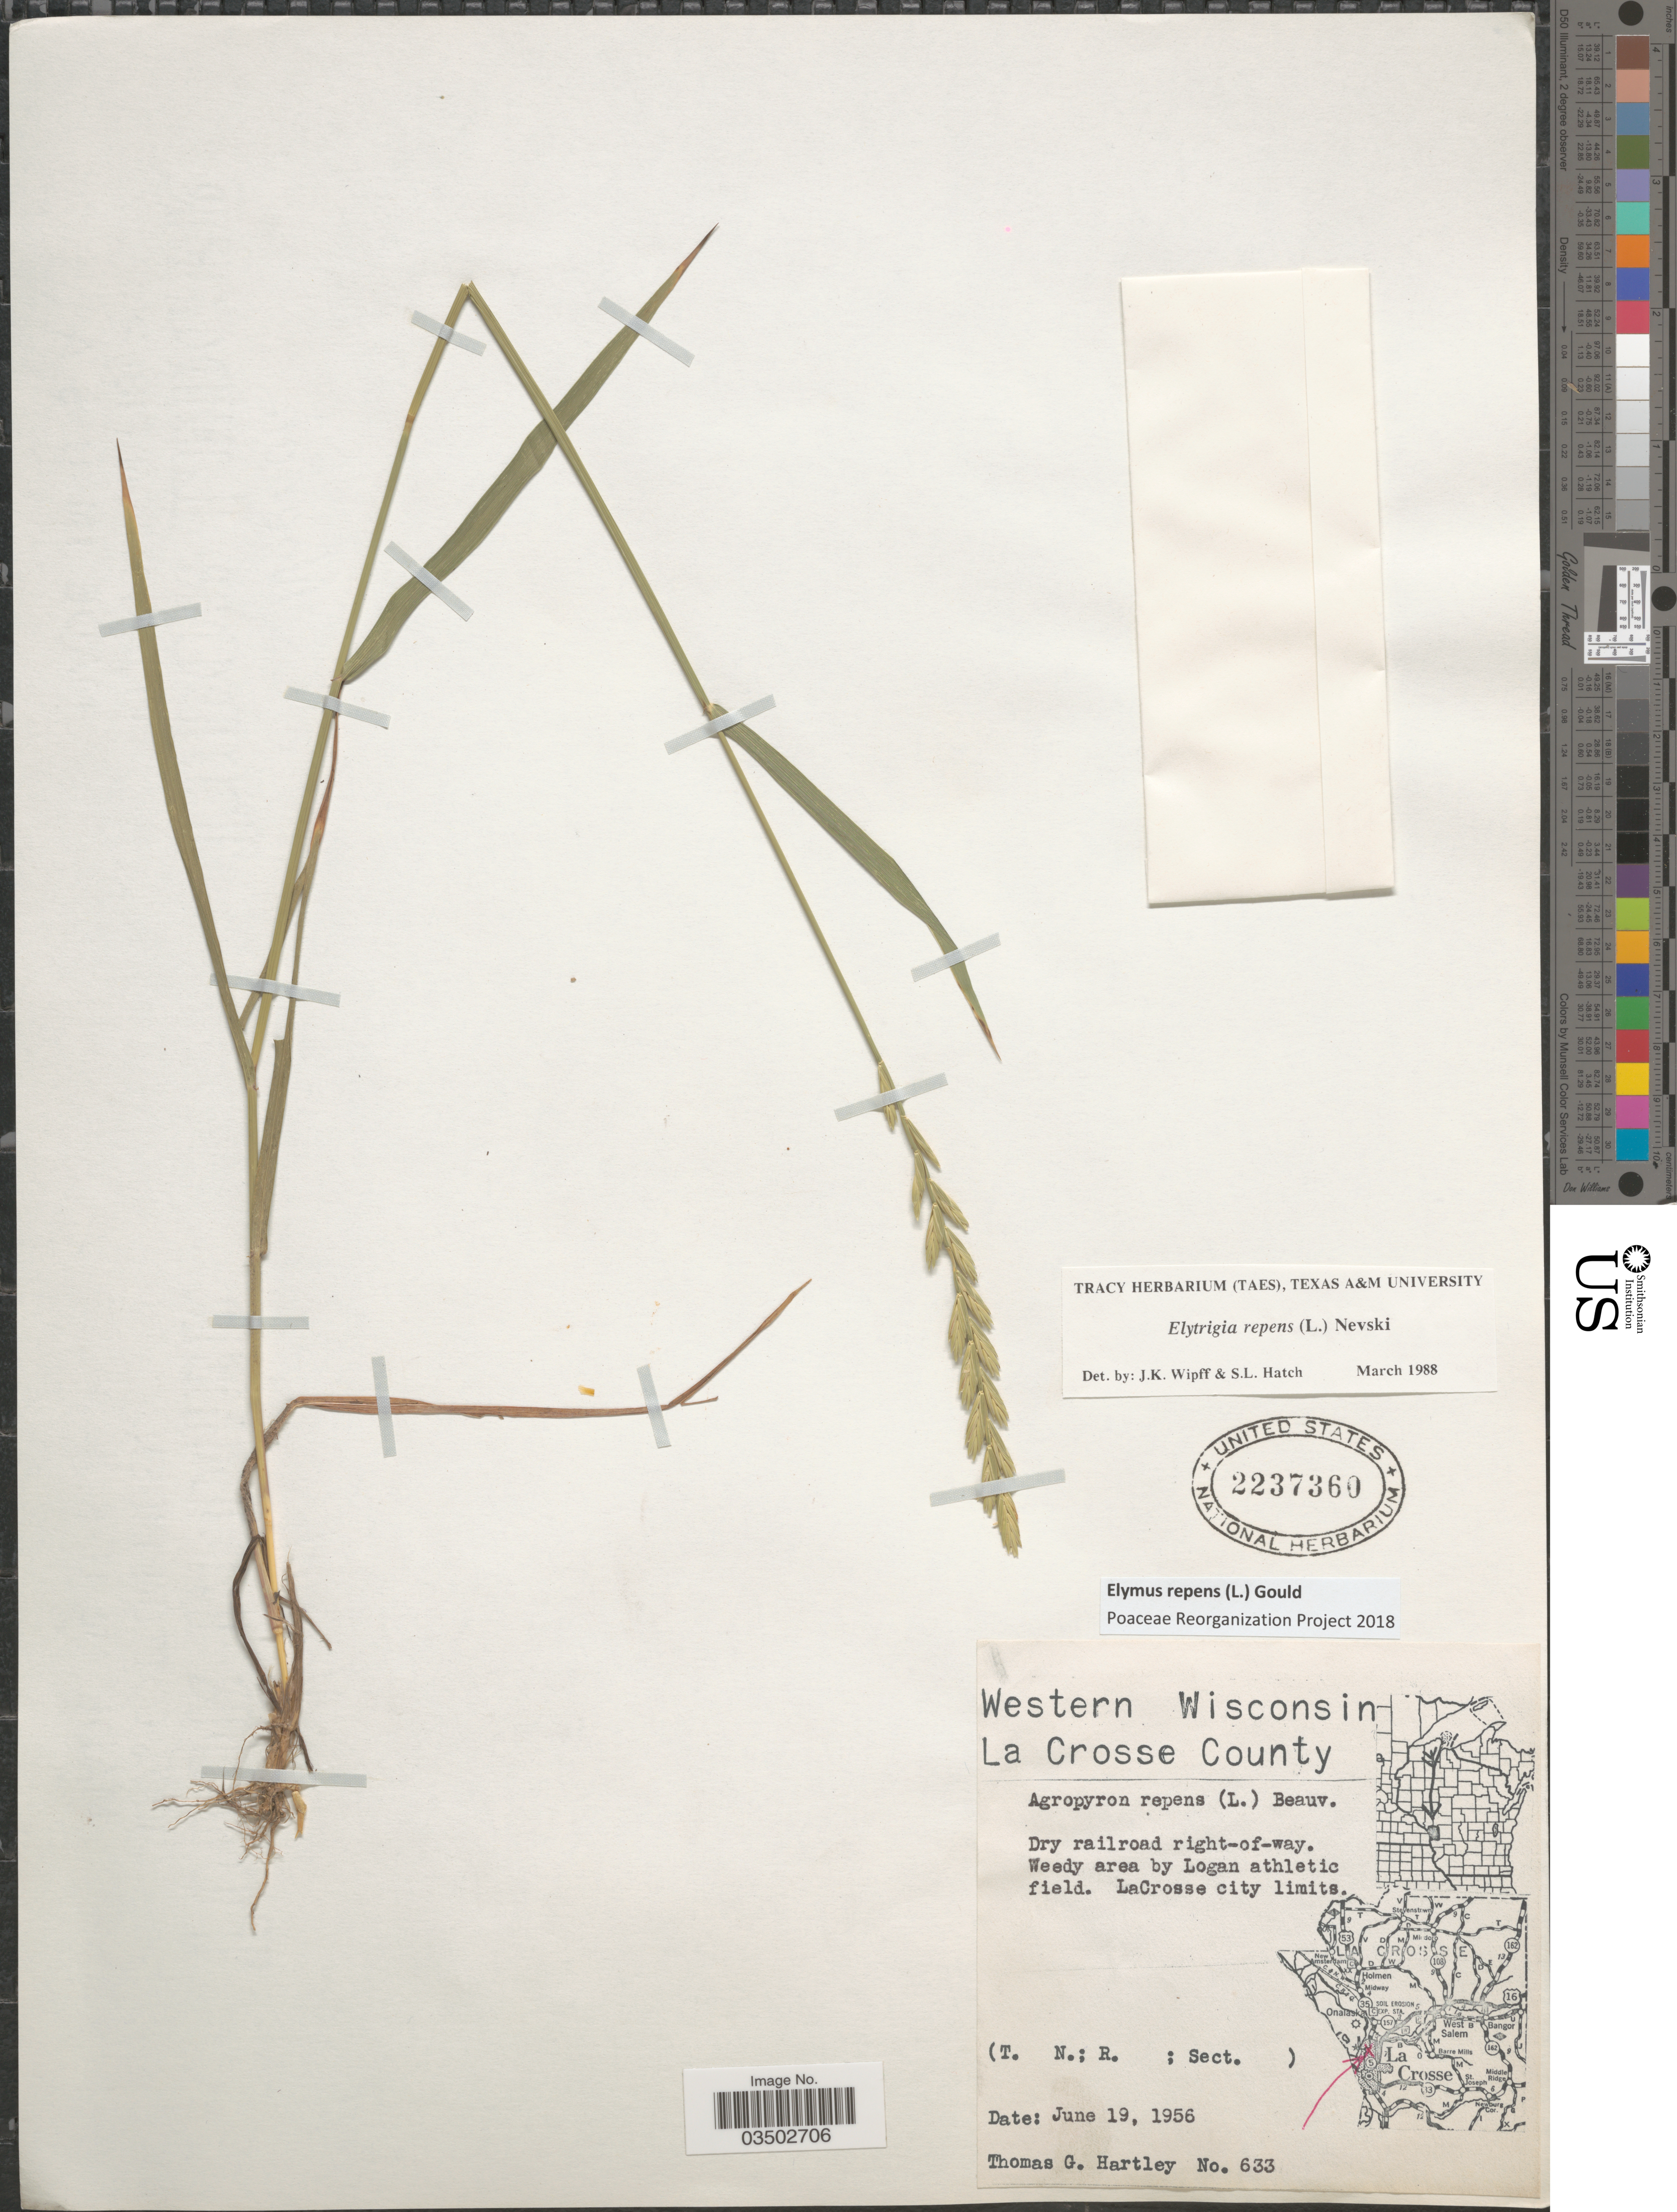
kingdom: Plantae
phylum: Tracheophyta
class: Liliopsida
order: Poales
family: Poaceae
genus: Elymus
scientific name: Elymus repens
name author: (L.) Gould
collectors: T. G. Hartley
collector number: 633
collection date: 1956-06-19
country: United States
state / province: Wisconsin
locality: Western Wiscosin. La Crosse County. Dry railroad right-of-way. Weedy area by Lagan athletic field. LaCrosse city limits.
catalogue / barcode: US 2237360